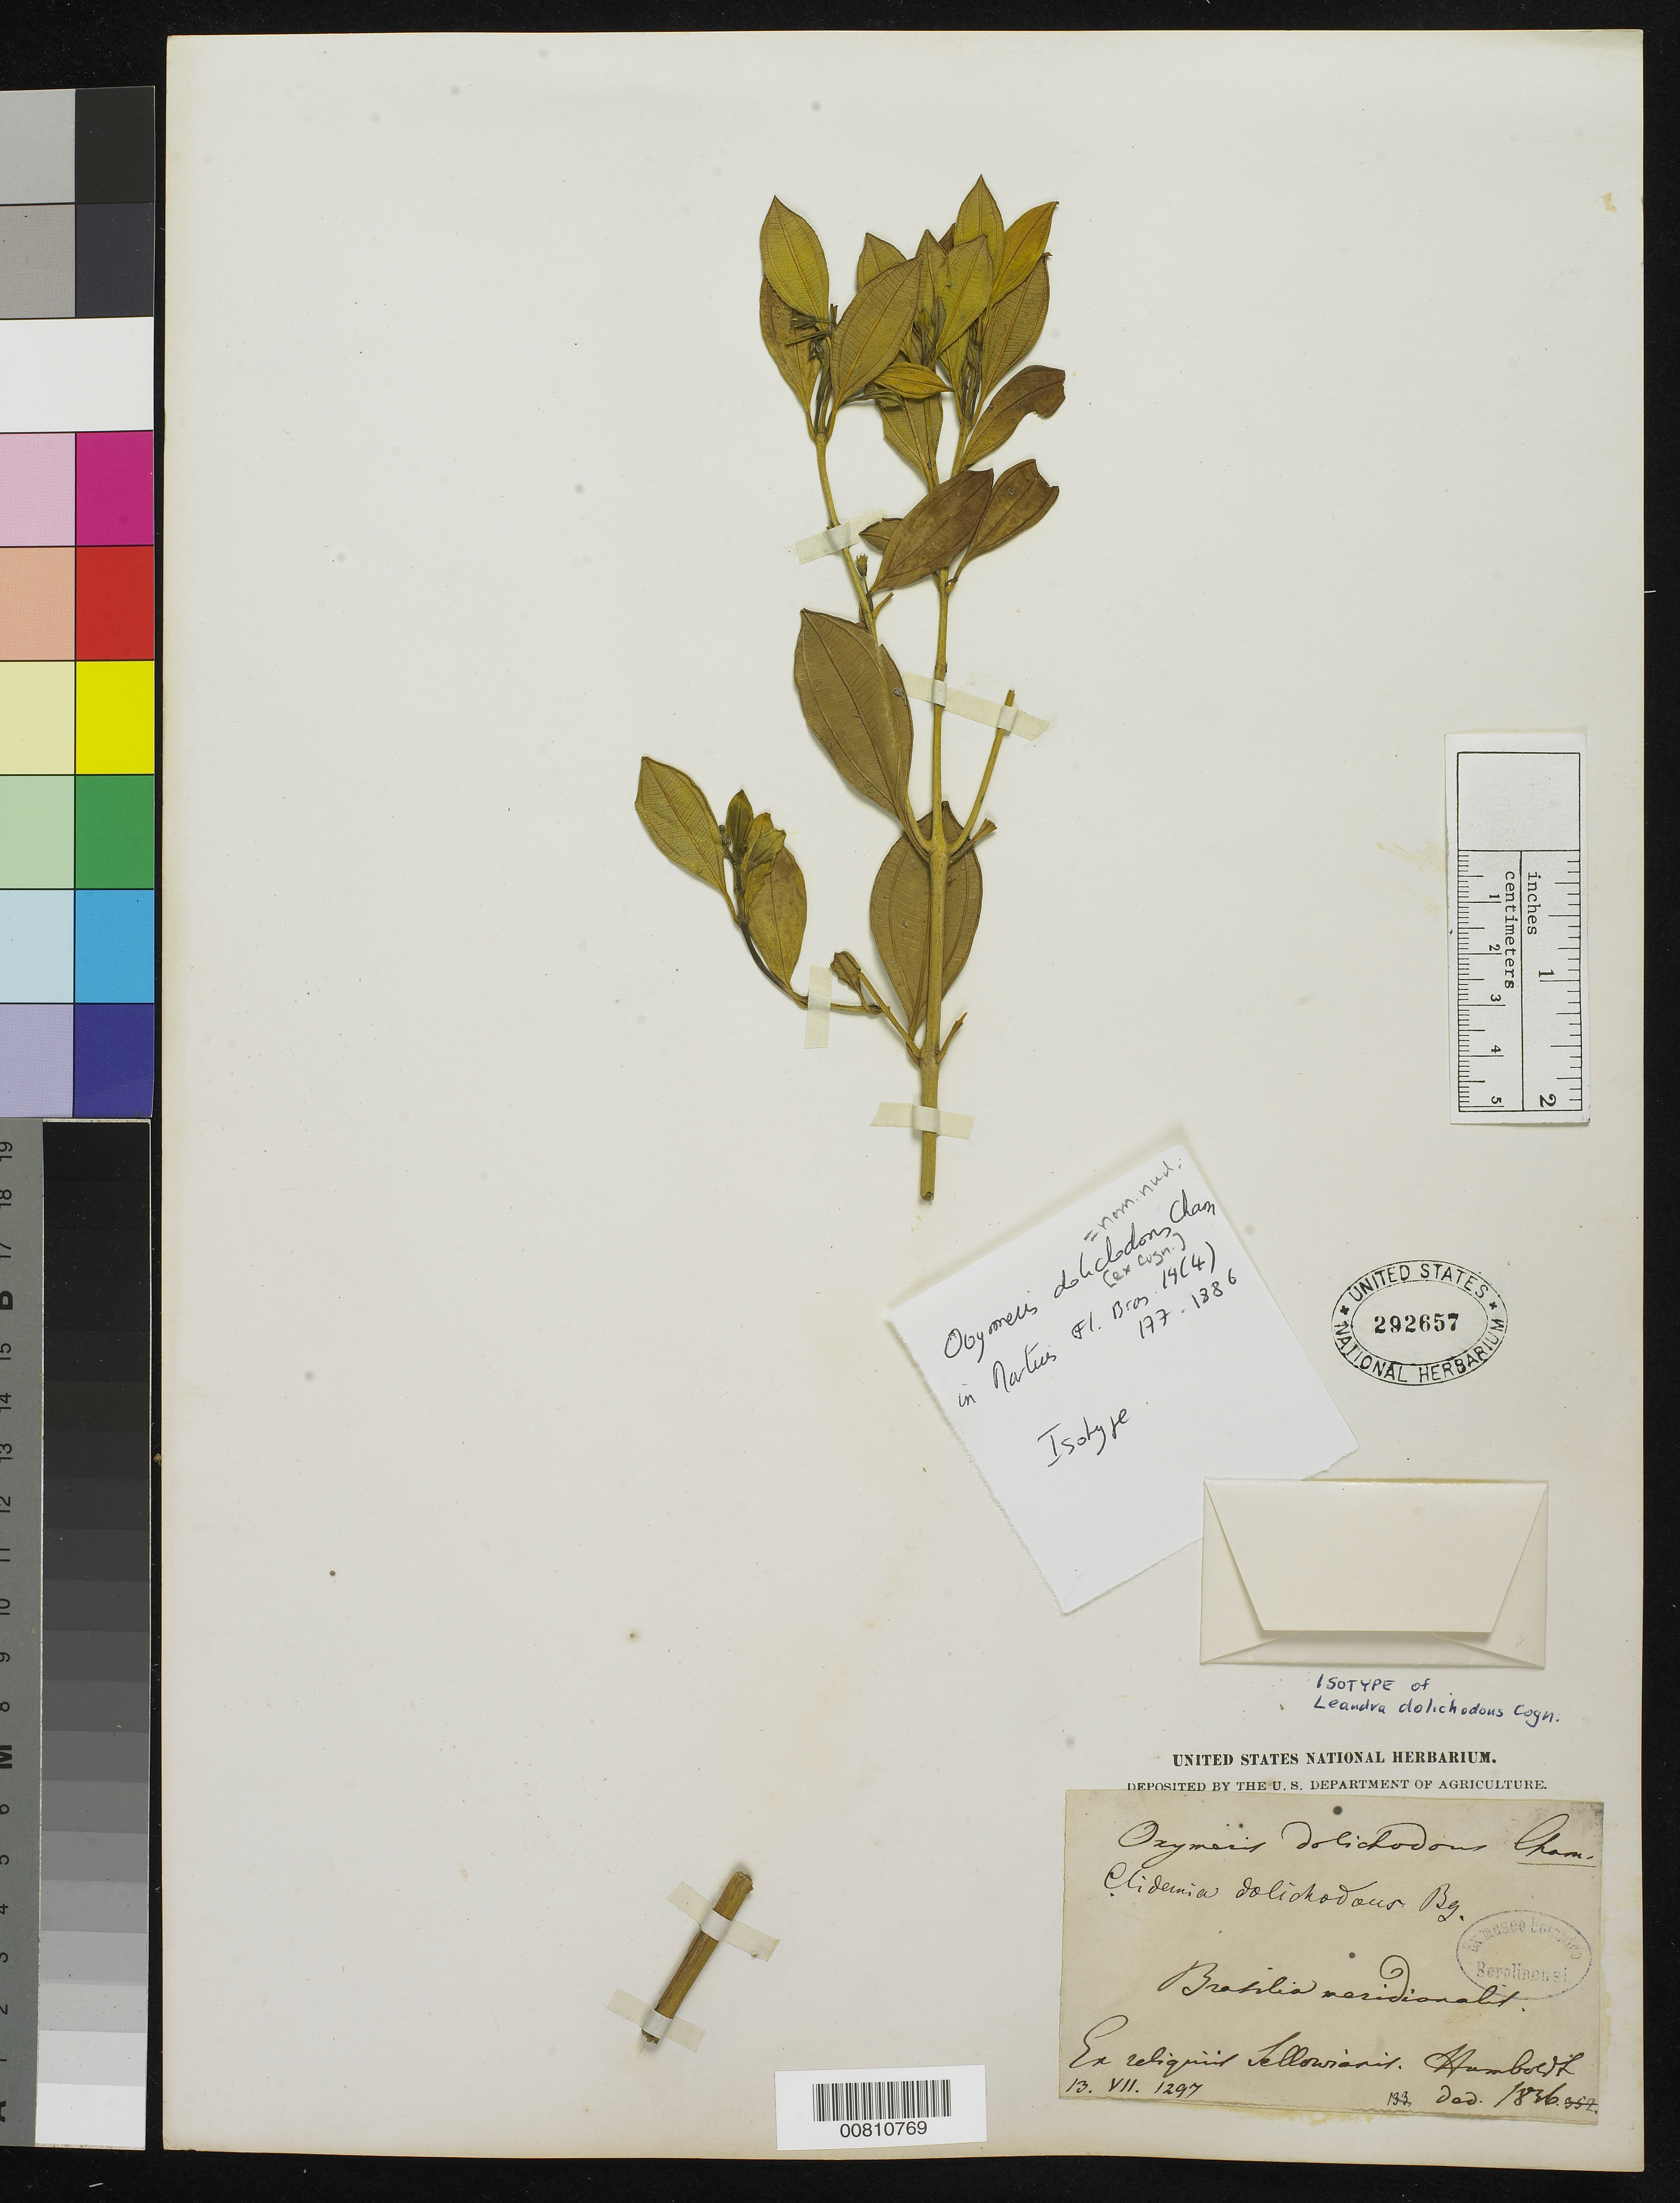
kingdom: Plantae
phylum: Tracheophyta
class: Magnoliopsida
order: Myrtales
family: Melastomataceae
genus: Leandra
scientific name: Leandra dolichodons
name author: Cogn. in Mart.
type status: Isotype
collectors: F. Sellow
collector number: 1297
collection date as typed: Dec 1836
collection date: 1836-12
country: Brazil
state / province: Minas Gerais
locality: Brasilia meridionalis. [Protologue: "Habitat ad Serra de Carassa prov. Minas Geraës Sello n. 1297"]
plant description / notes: Specimen annotated as "Oxymeris dolichodons Cham." [ex Cogn. in Mart., nom. nud. cited in syn.].; "13. VII. 12997".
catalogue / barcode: US 292657